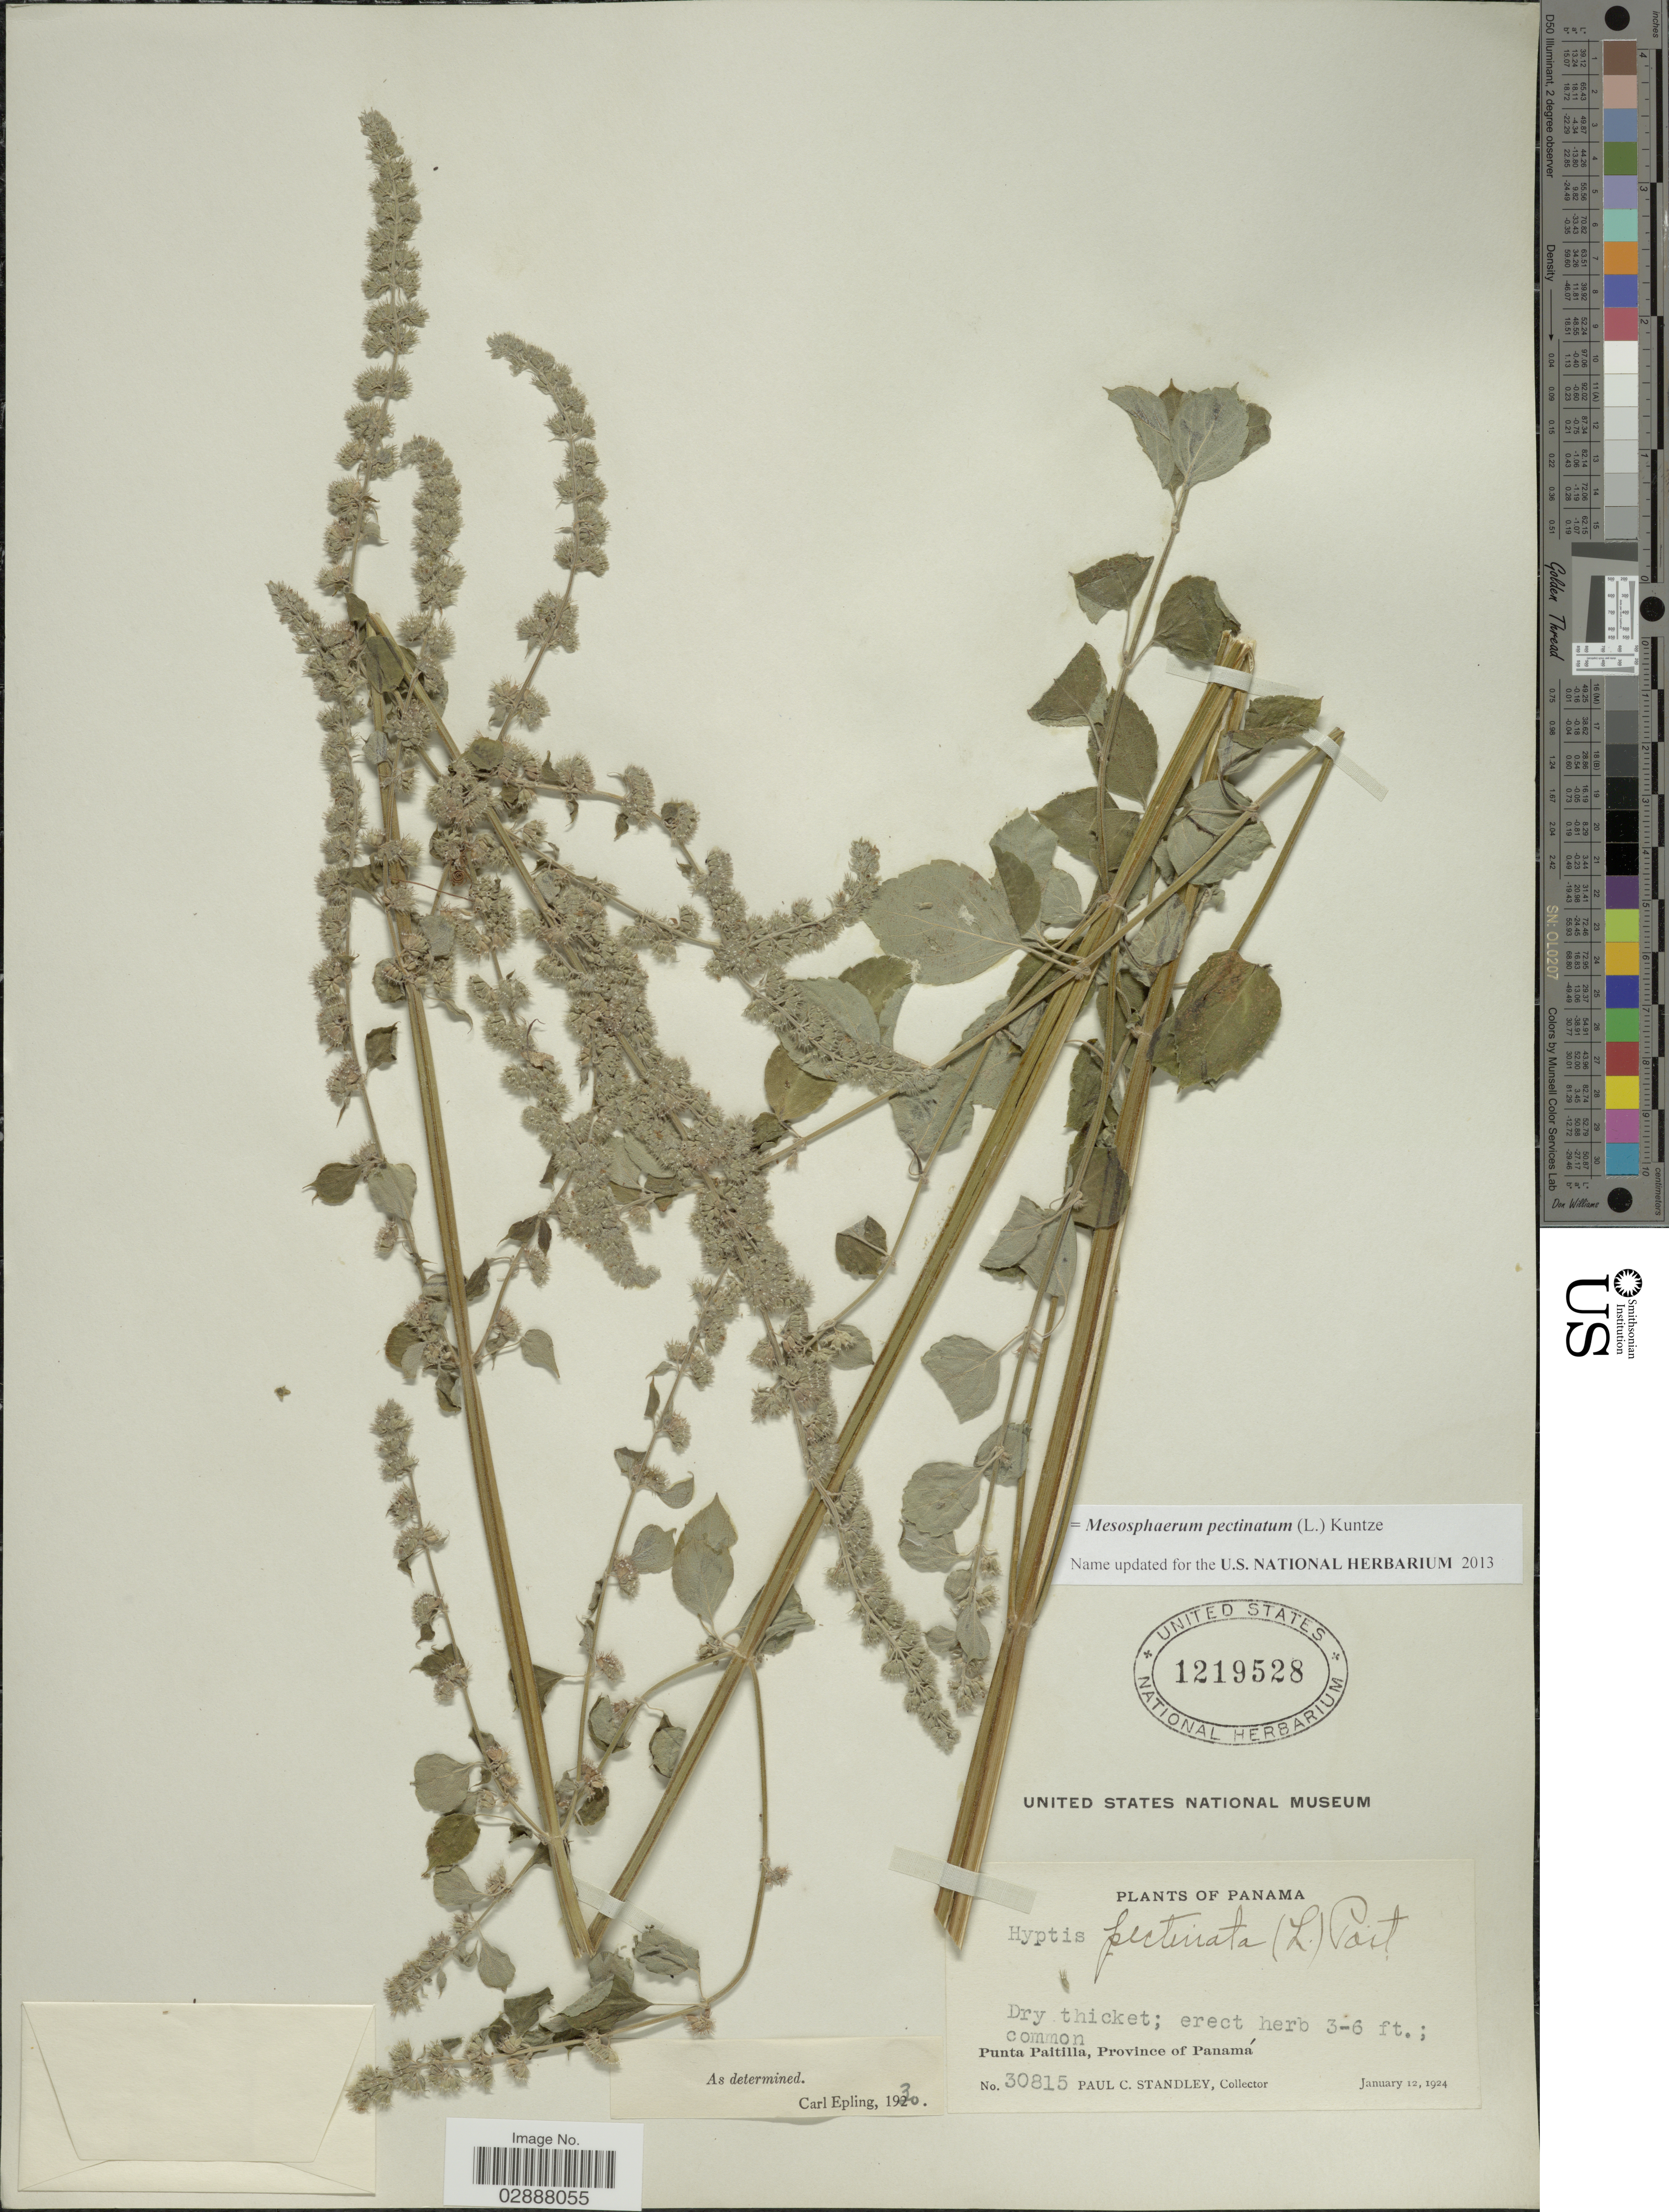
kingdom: Plantae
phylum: Tracheophyta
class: Magnoliopsida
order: Lamiales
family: Lamiaceae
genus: Mesosphaerum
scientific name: Mesosphaerum pectinatum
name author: (L.) Kuntze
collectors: P. C. Standley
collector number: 30815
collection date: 1924-01-12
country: Panama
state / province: Panamá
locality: Punta Paitilla.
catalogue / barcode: US 1219528